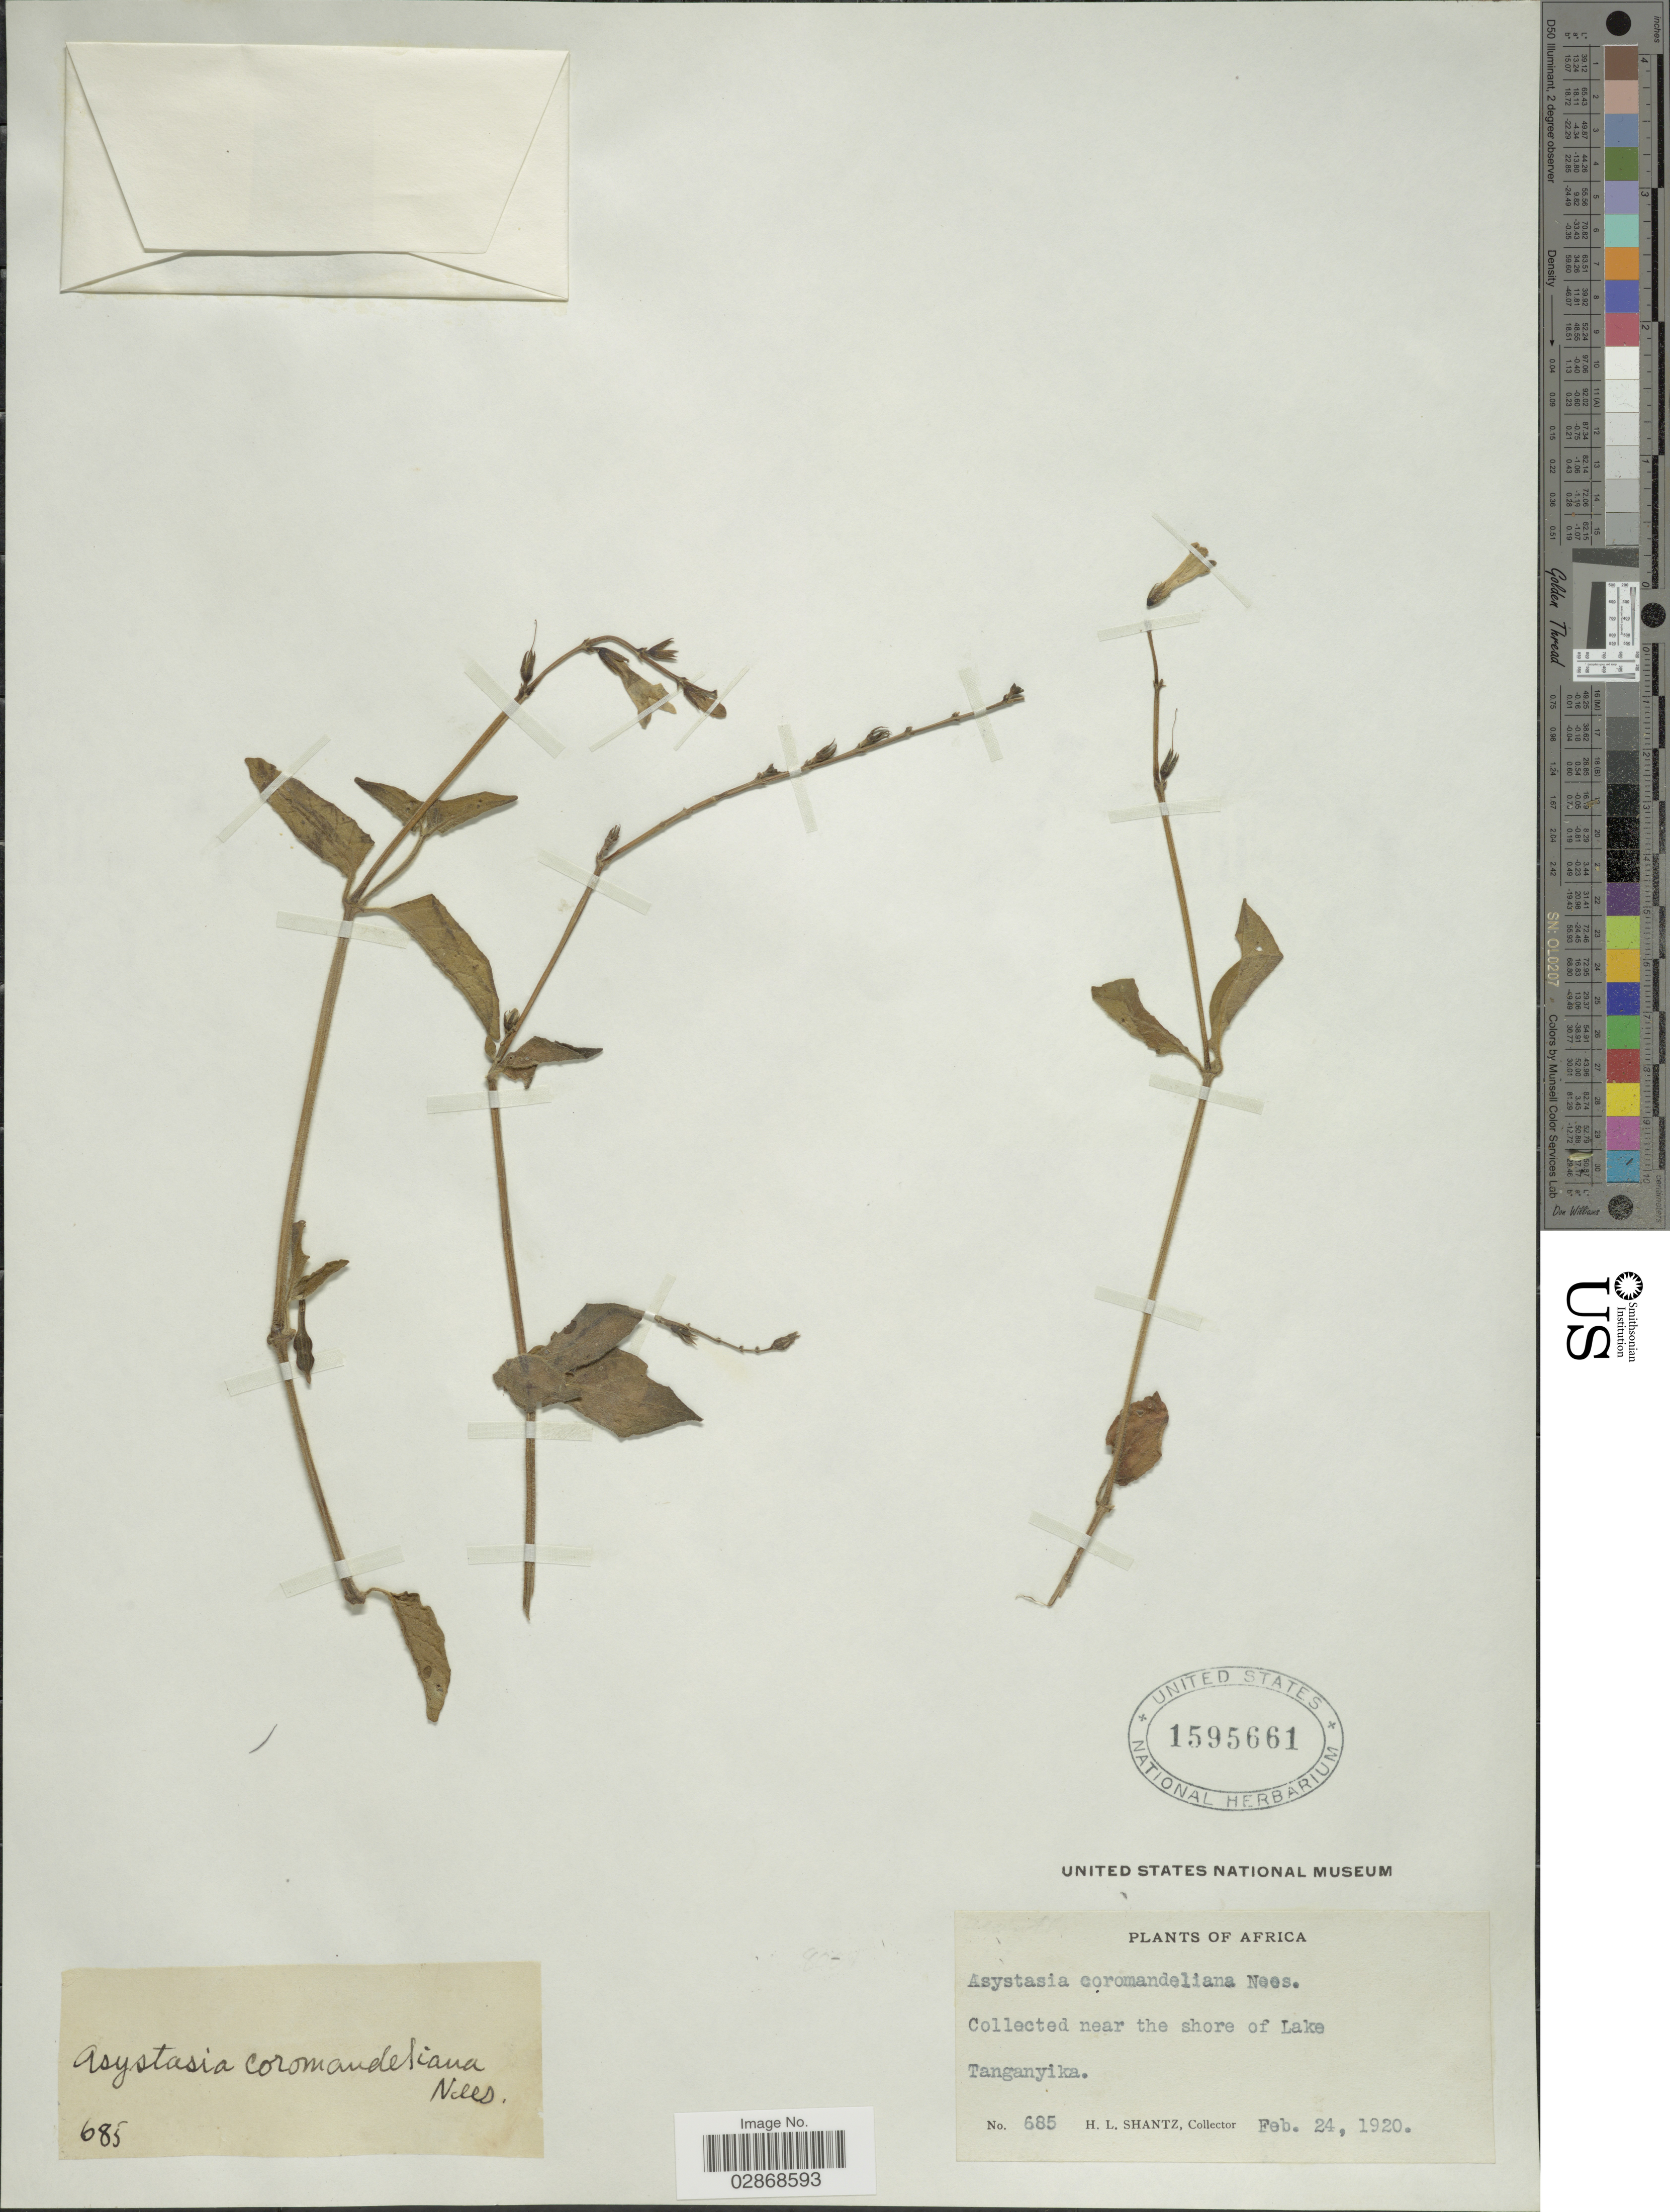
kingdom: Plantae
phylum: Tracheophyta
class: Magnoliopsida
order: Lamiales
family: Acanthaceae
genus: Asystasia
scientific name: Asystasia coromandeliana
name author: Nees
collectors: H. Shantz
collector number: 685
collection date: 1920-02-24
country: Tanzania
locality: Near the shore of Lake Tanganyika.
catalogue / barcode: US 1595661